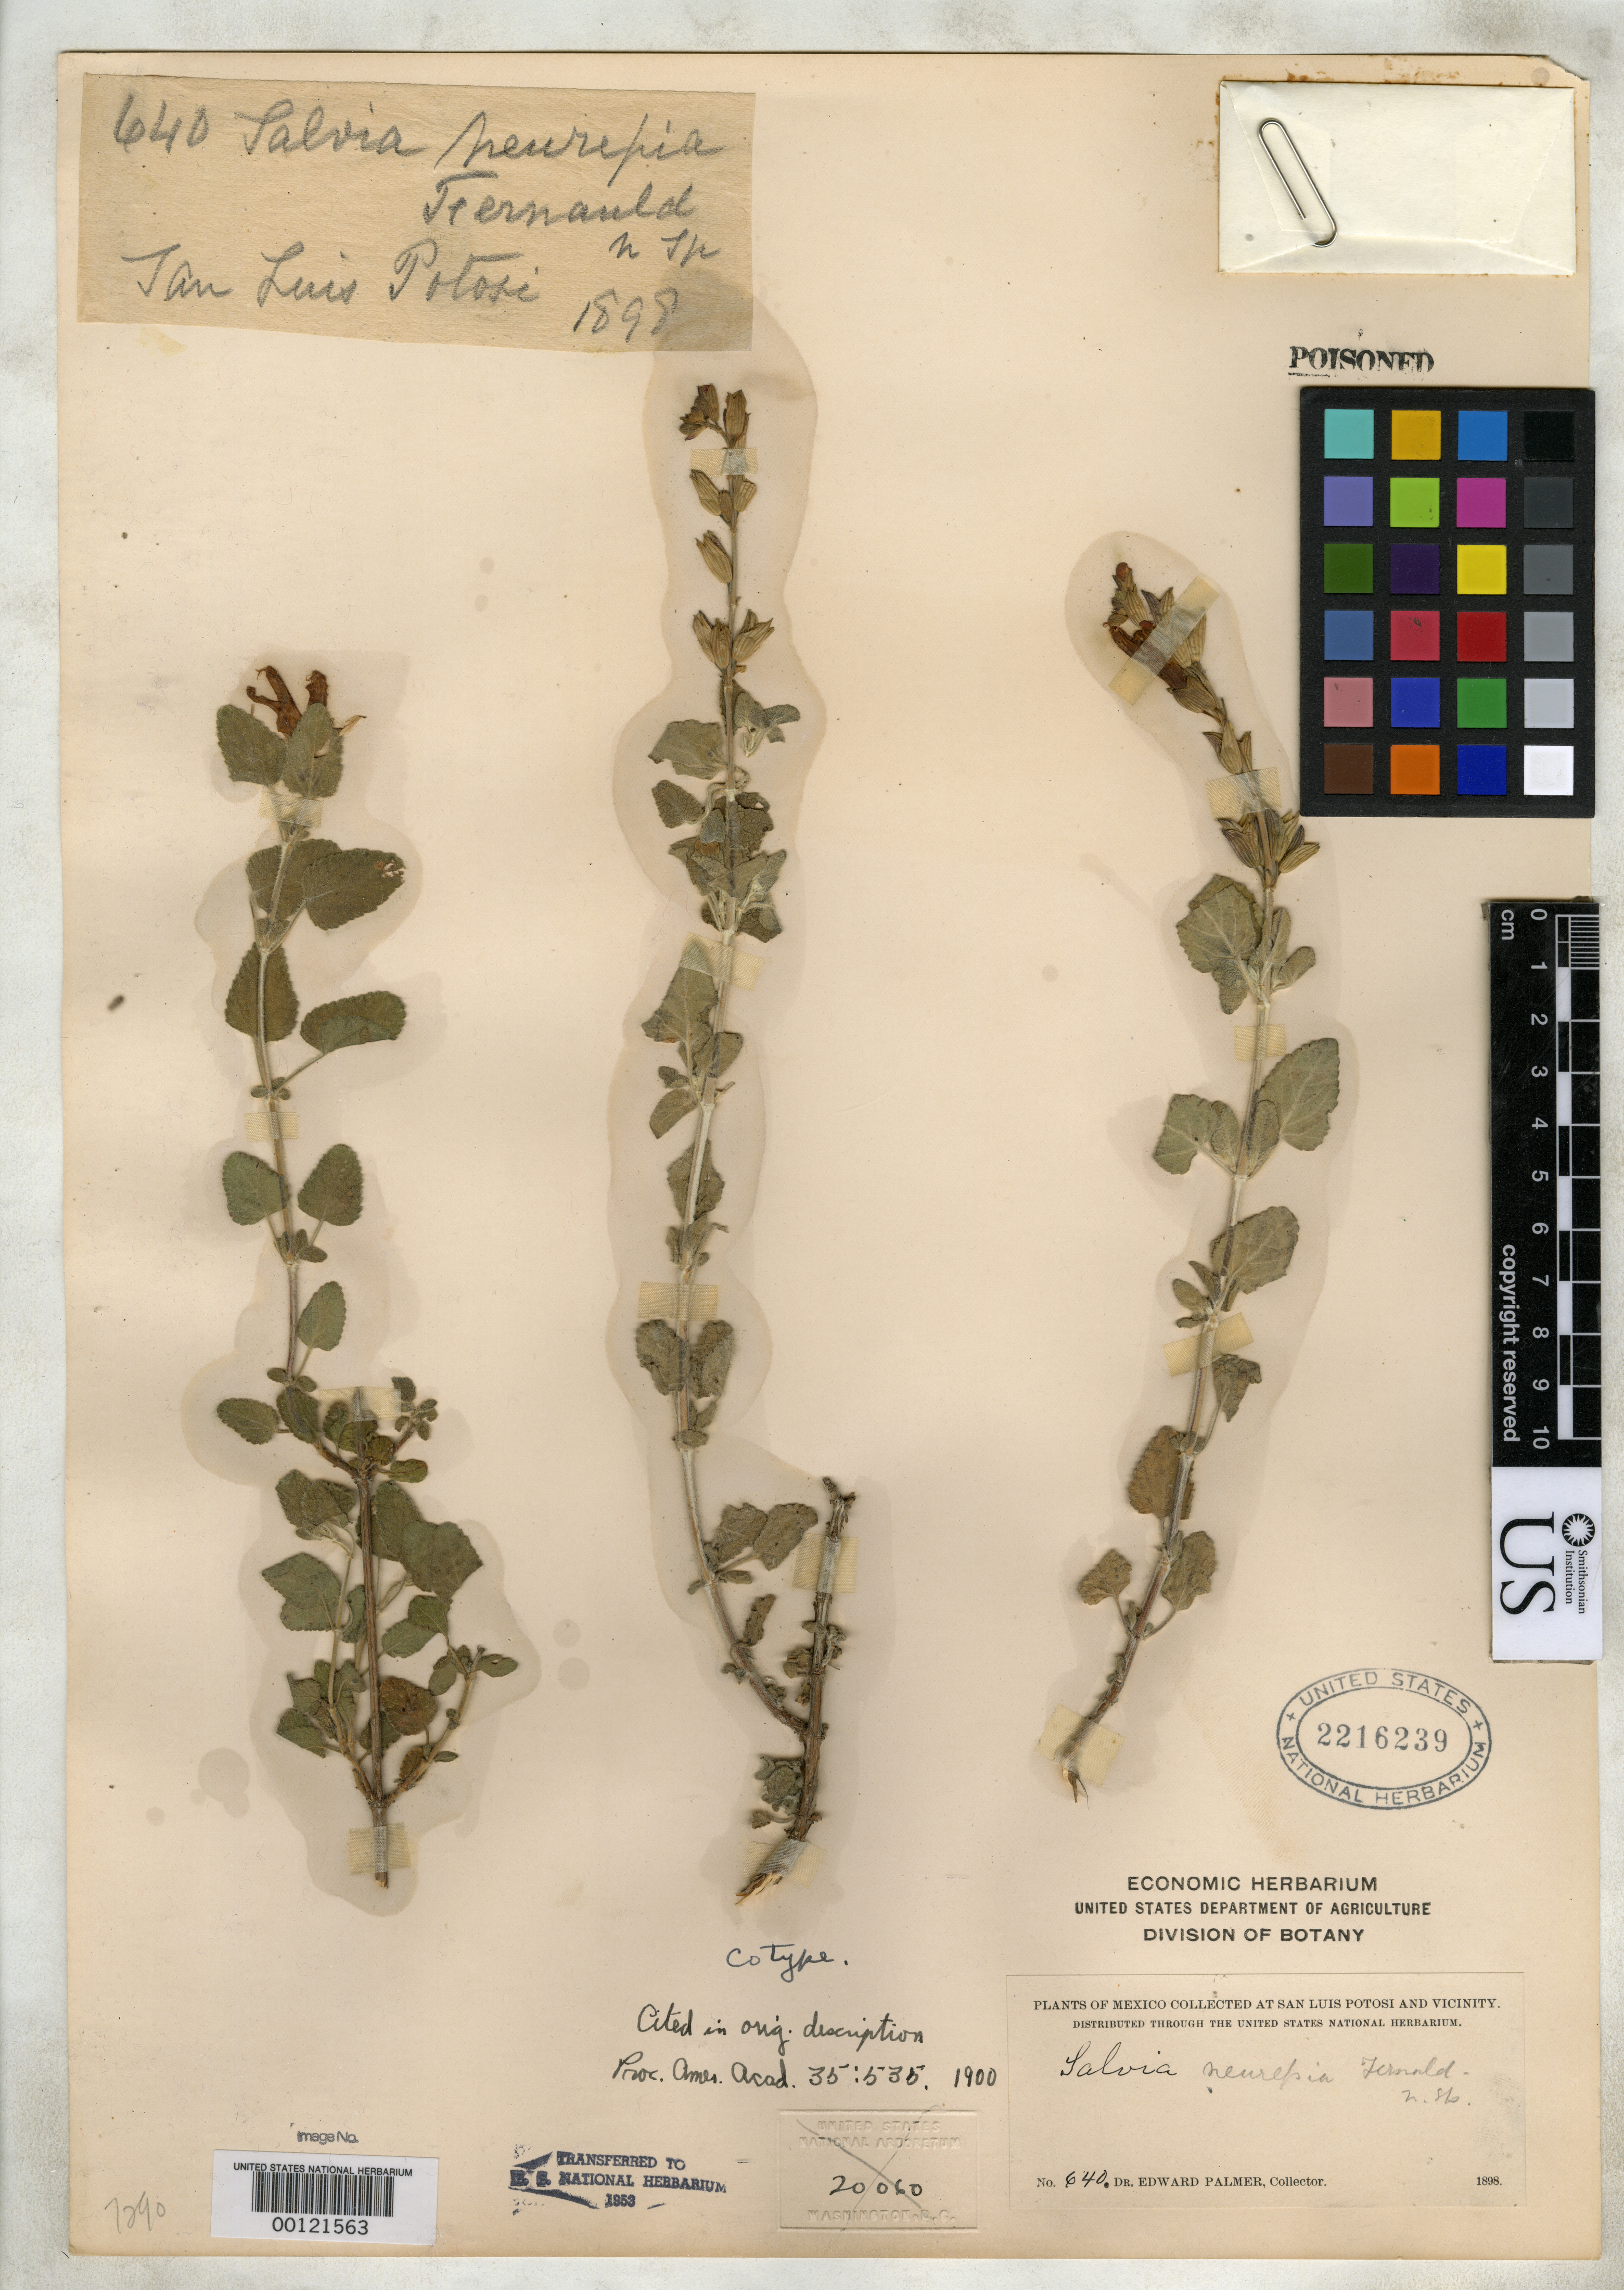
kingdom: Plantae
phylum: Tracheophyta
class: Magnoliopsida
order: Lamiales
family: Lamiaceae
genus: Salvia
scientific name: Salvia neurepia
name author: Fernald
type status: Syntype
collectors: E. Palmer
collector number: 640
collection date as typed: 1898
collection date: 1898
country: Mexico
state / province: San Luis Potosi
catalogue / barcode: US 2216239